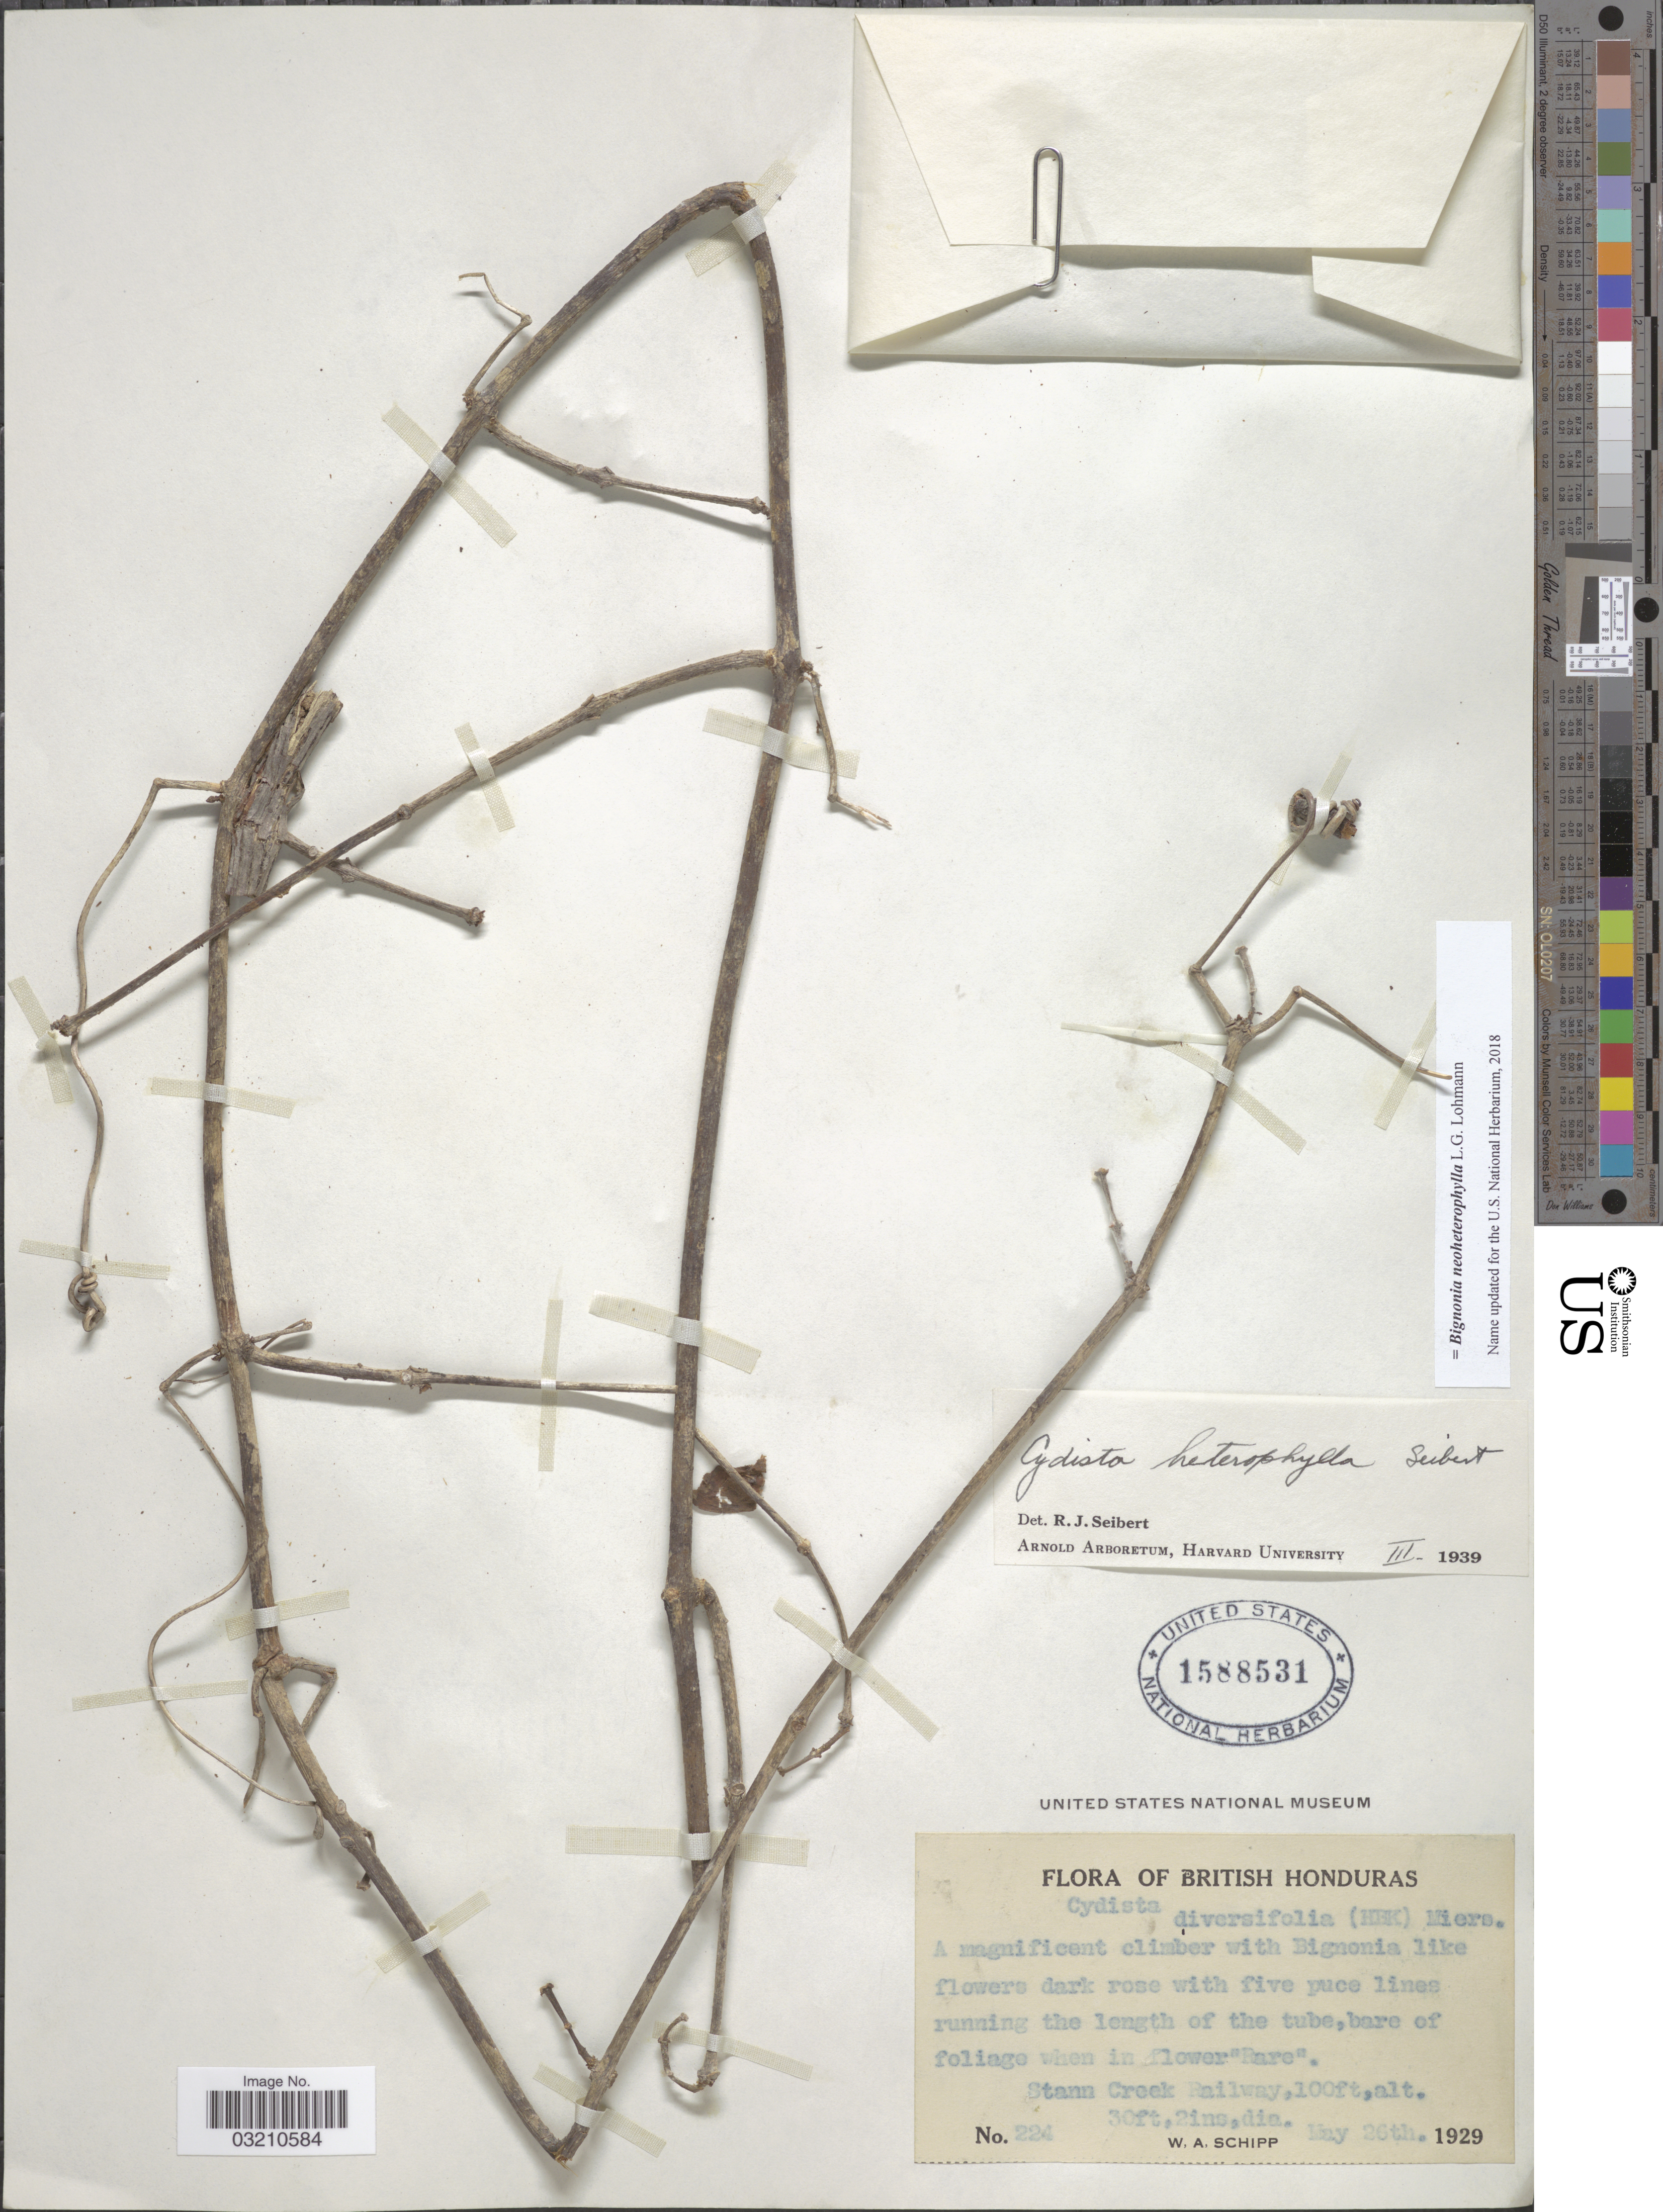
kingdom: Plantae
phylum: Tracheophyta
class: Magnoliopsida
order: Lamiales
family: Bignoniaceae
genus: Bignonia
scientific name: Bignonia neoheterophylla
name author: L.G. Lohmann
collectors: W. Schipp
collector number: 224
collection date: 1929-05-26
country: Belize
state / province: Stann Creek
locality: British Honduras. Stann Creek Railway.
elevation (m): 30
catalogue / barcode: US 1588531